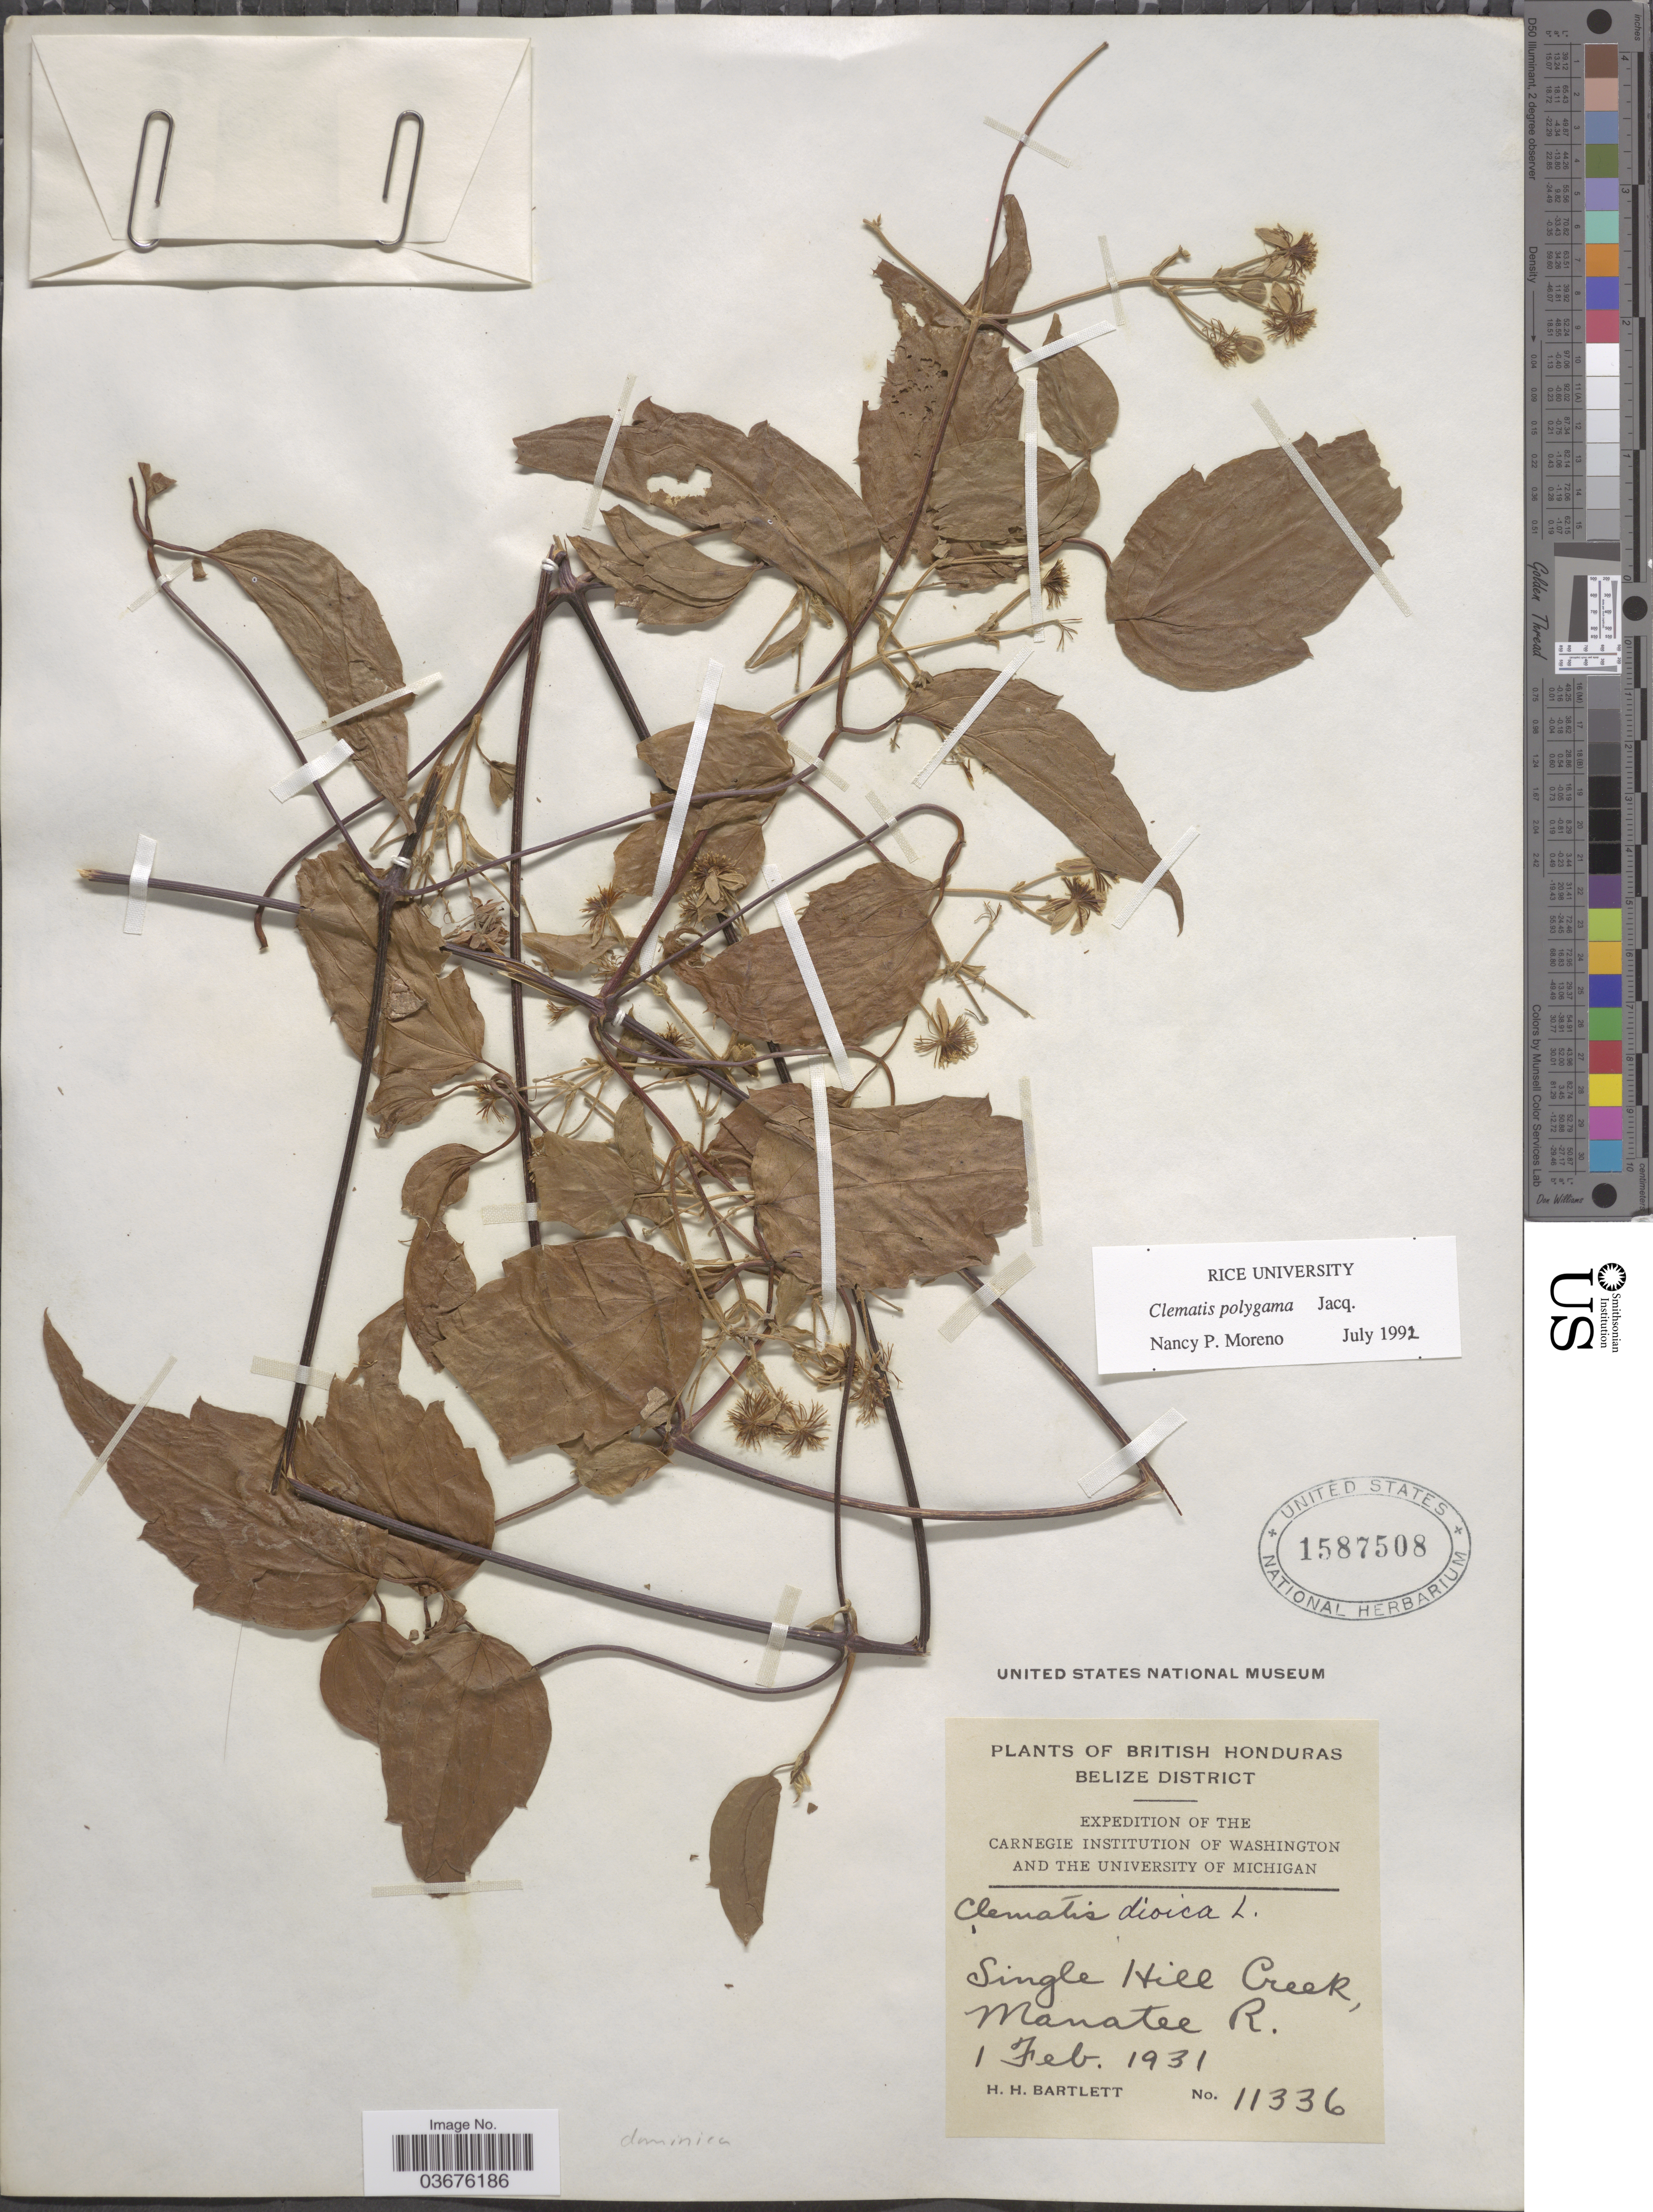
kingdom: Plantae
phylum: Tracheophyta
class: Magnoliopsida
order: Ranunculales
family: Ranunculaceae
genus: Clematis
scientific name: Clematis polygama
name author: Jacq.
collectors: H. H. Bartlett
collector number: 11336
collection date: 1931-02-01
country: Belize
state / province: Belize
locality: British Honduras, Belize District. Single Hill Creek, Manatee R.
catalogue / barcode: US 1587508